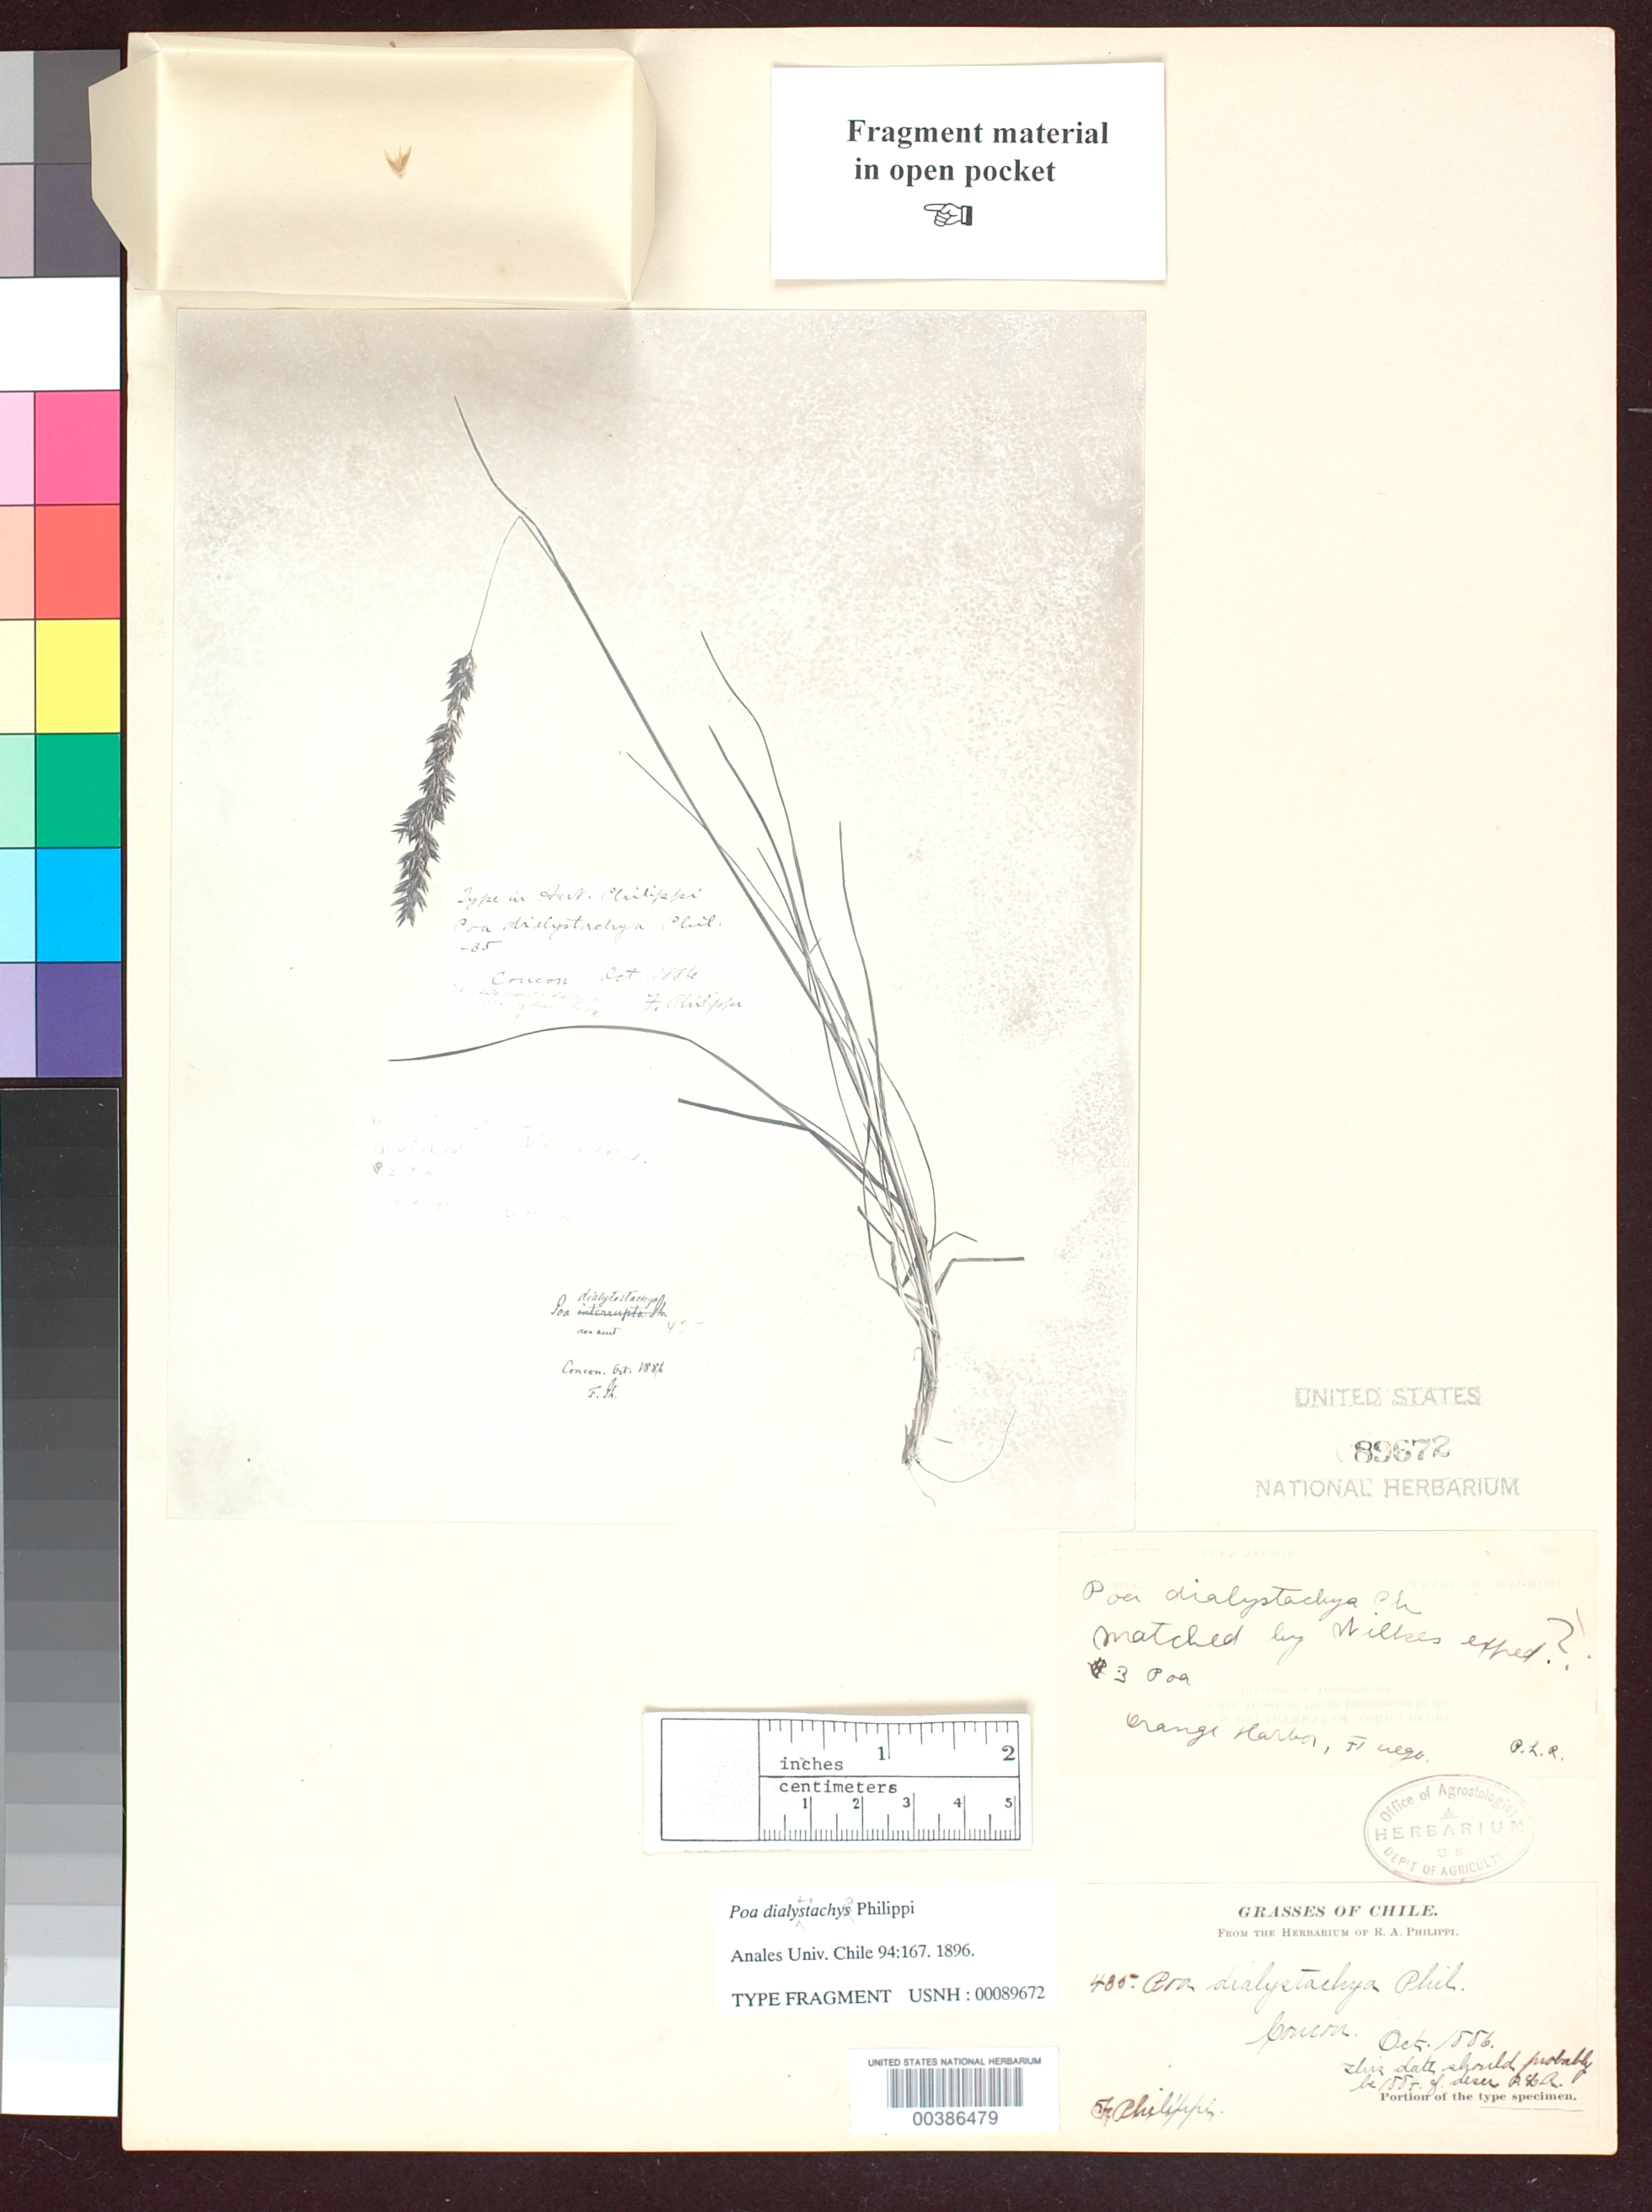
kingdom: Plantae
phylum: Tracheophyta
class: Liliopsida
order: Poales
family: Poaceae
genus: Poa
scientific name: Poa dialytostachya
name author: Phil.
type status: Type Fragment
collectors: F. Philippi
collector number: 435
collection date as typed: Oct 1884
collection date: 1884-10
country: Chile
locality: Concon.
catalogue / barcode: US 89672